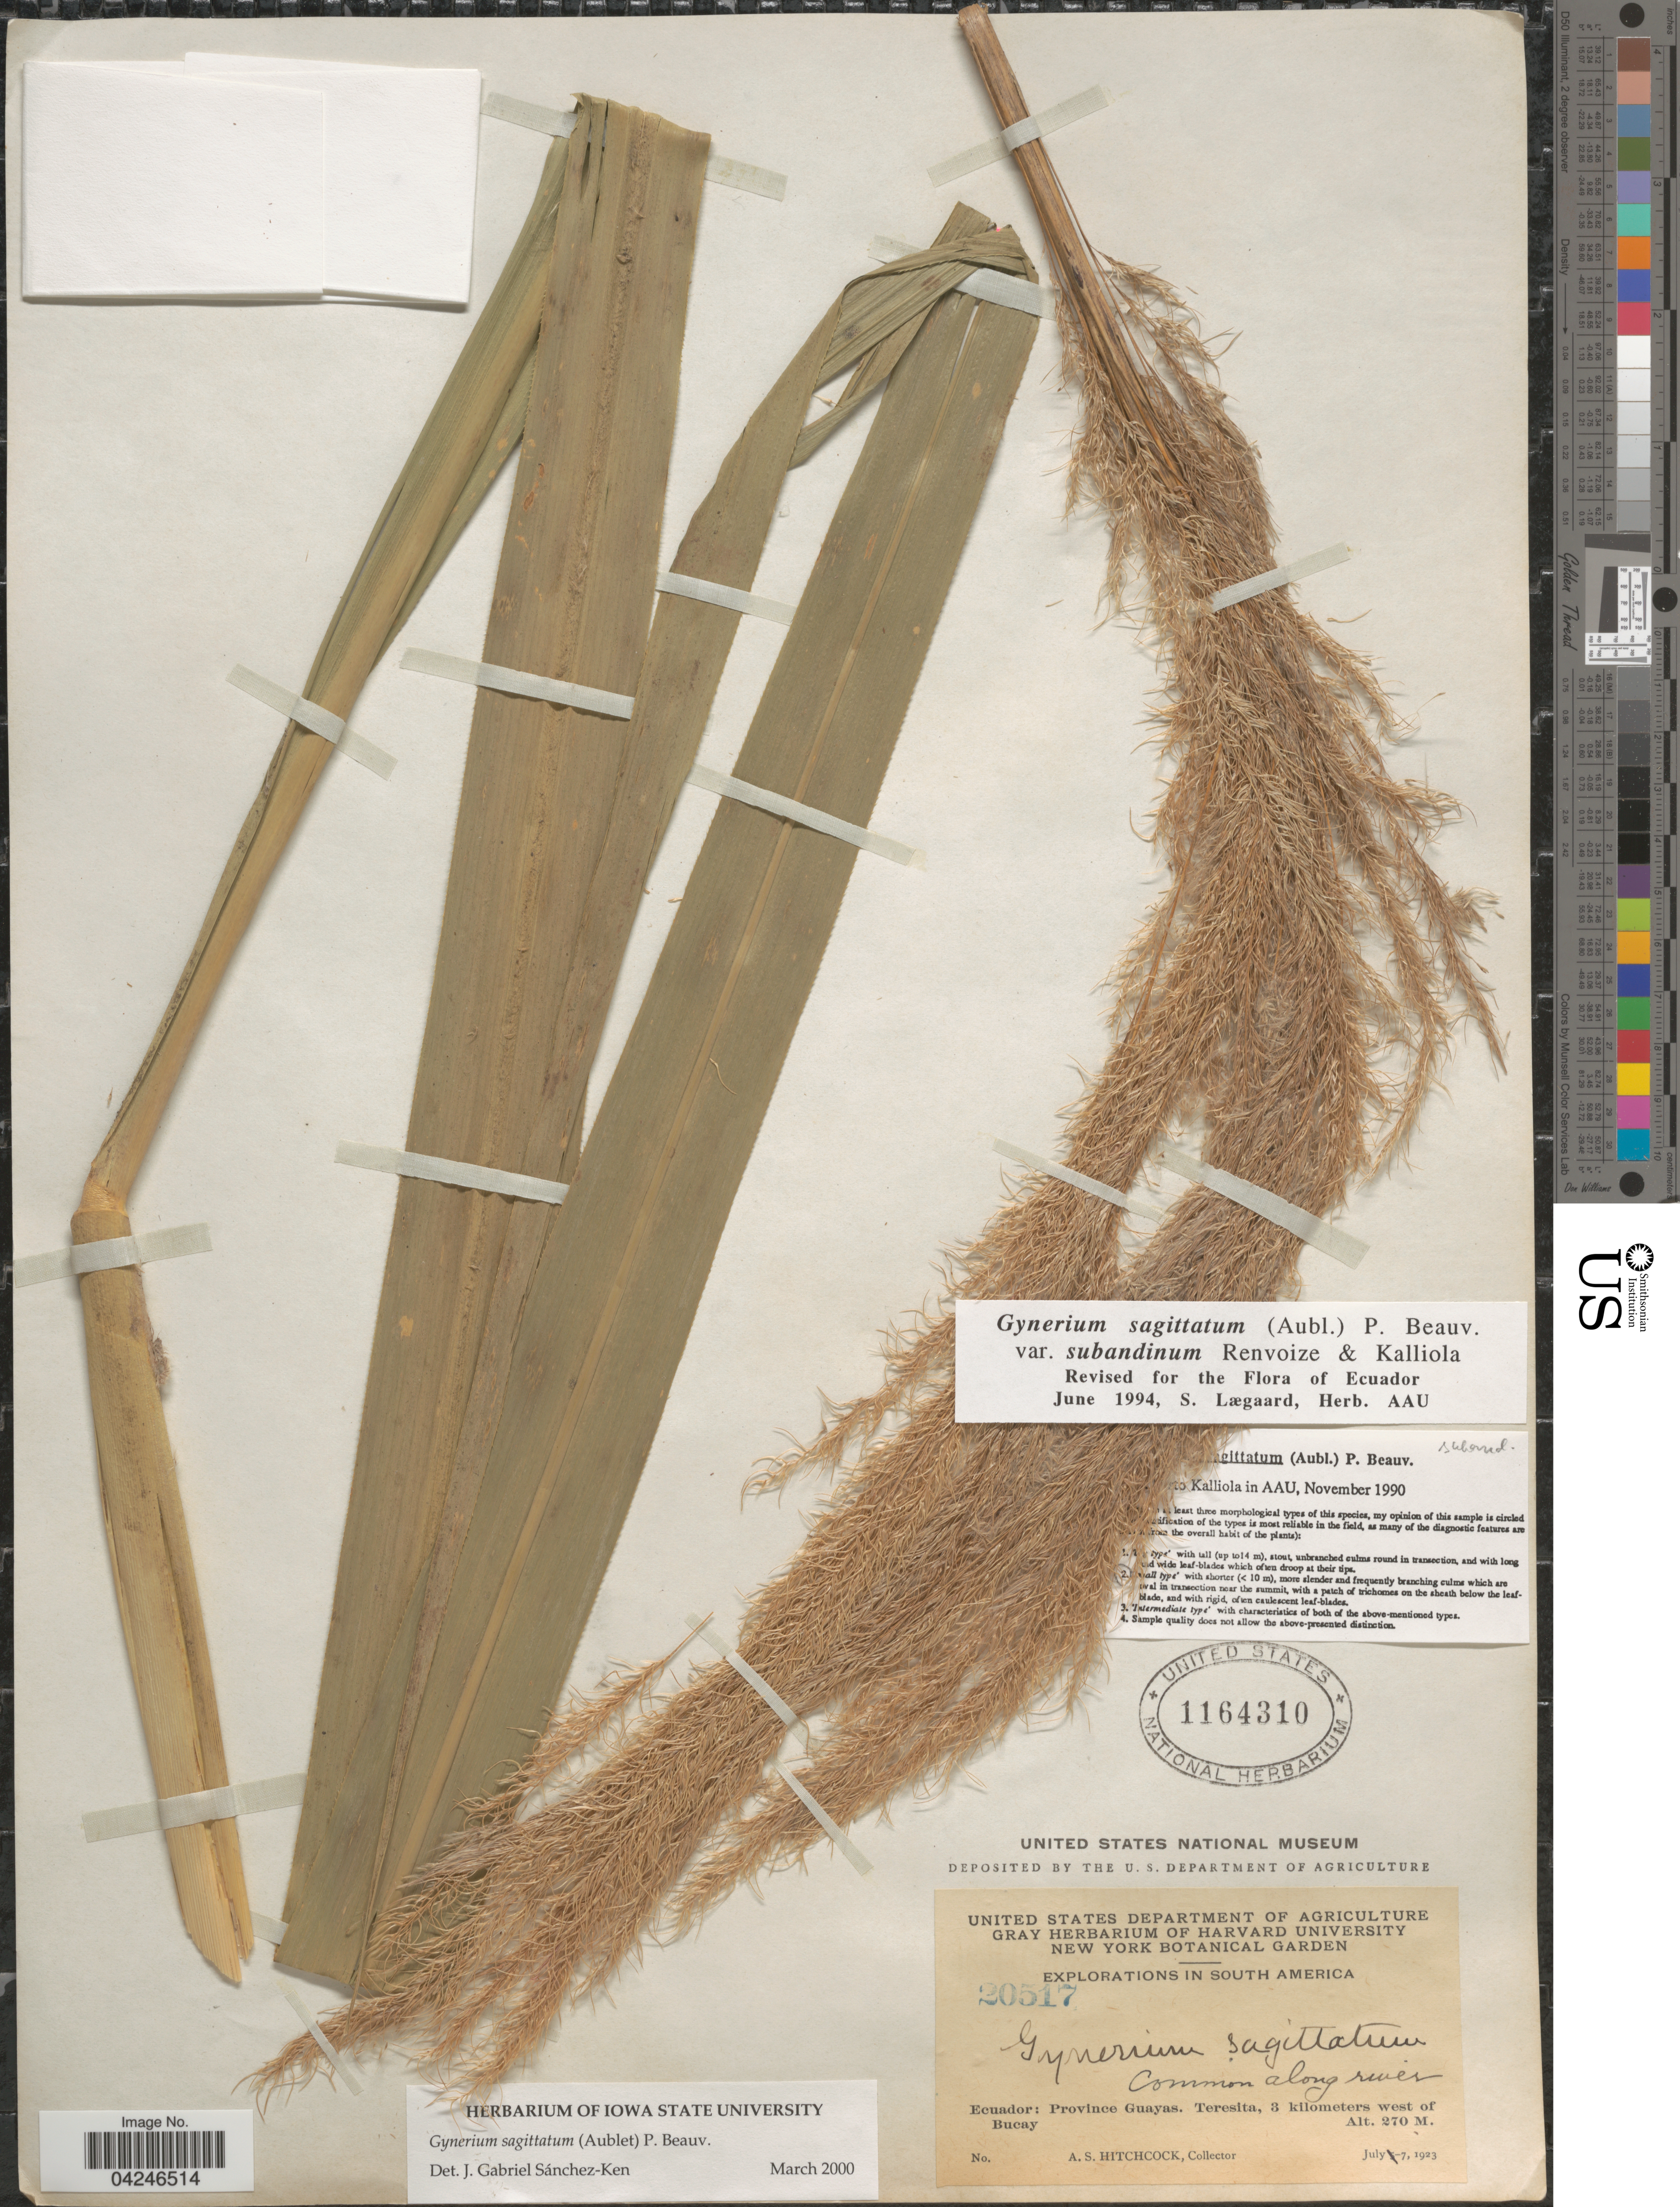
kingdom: Plantae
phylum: Tracheophyta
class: Liliopsida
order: Poales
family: Poaceae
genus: Gynerium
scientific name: Gynerium sagittatum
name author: (Aubl.) P. Beauv.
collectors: A. S. Hitchcock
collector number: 20517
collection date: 1923-07-07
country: Ecuador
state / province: Guayas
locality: Explorations in South America. Teresita, 3 kilometers west of Bucay.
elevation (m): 270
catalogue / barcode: US 1164310